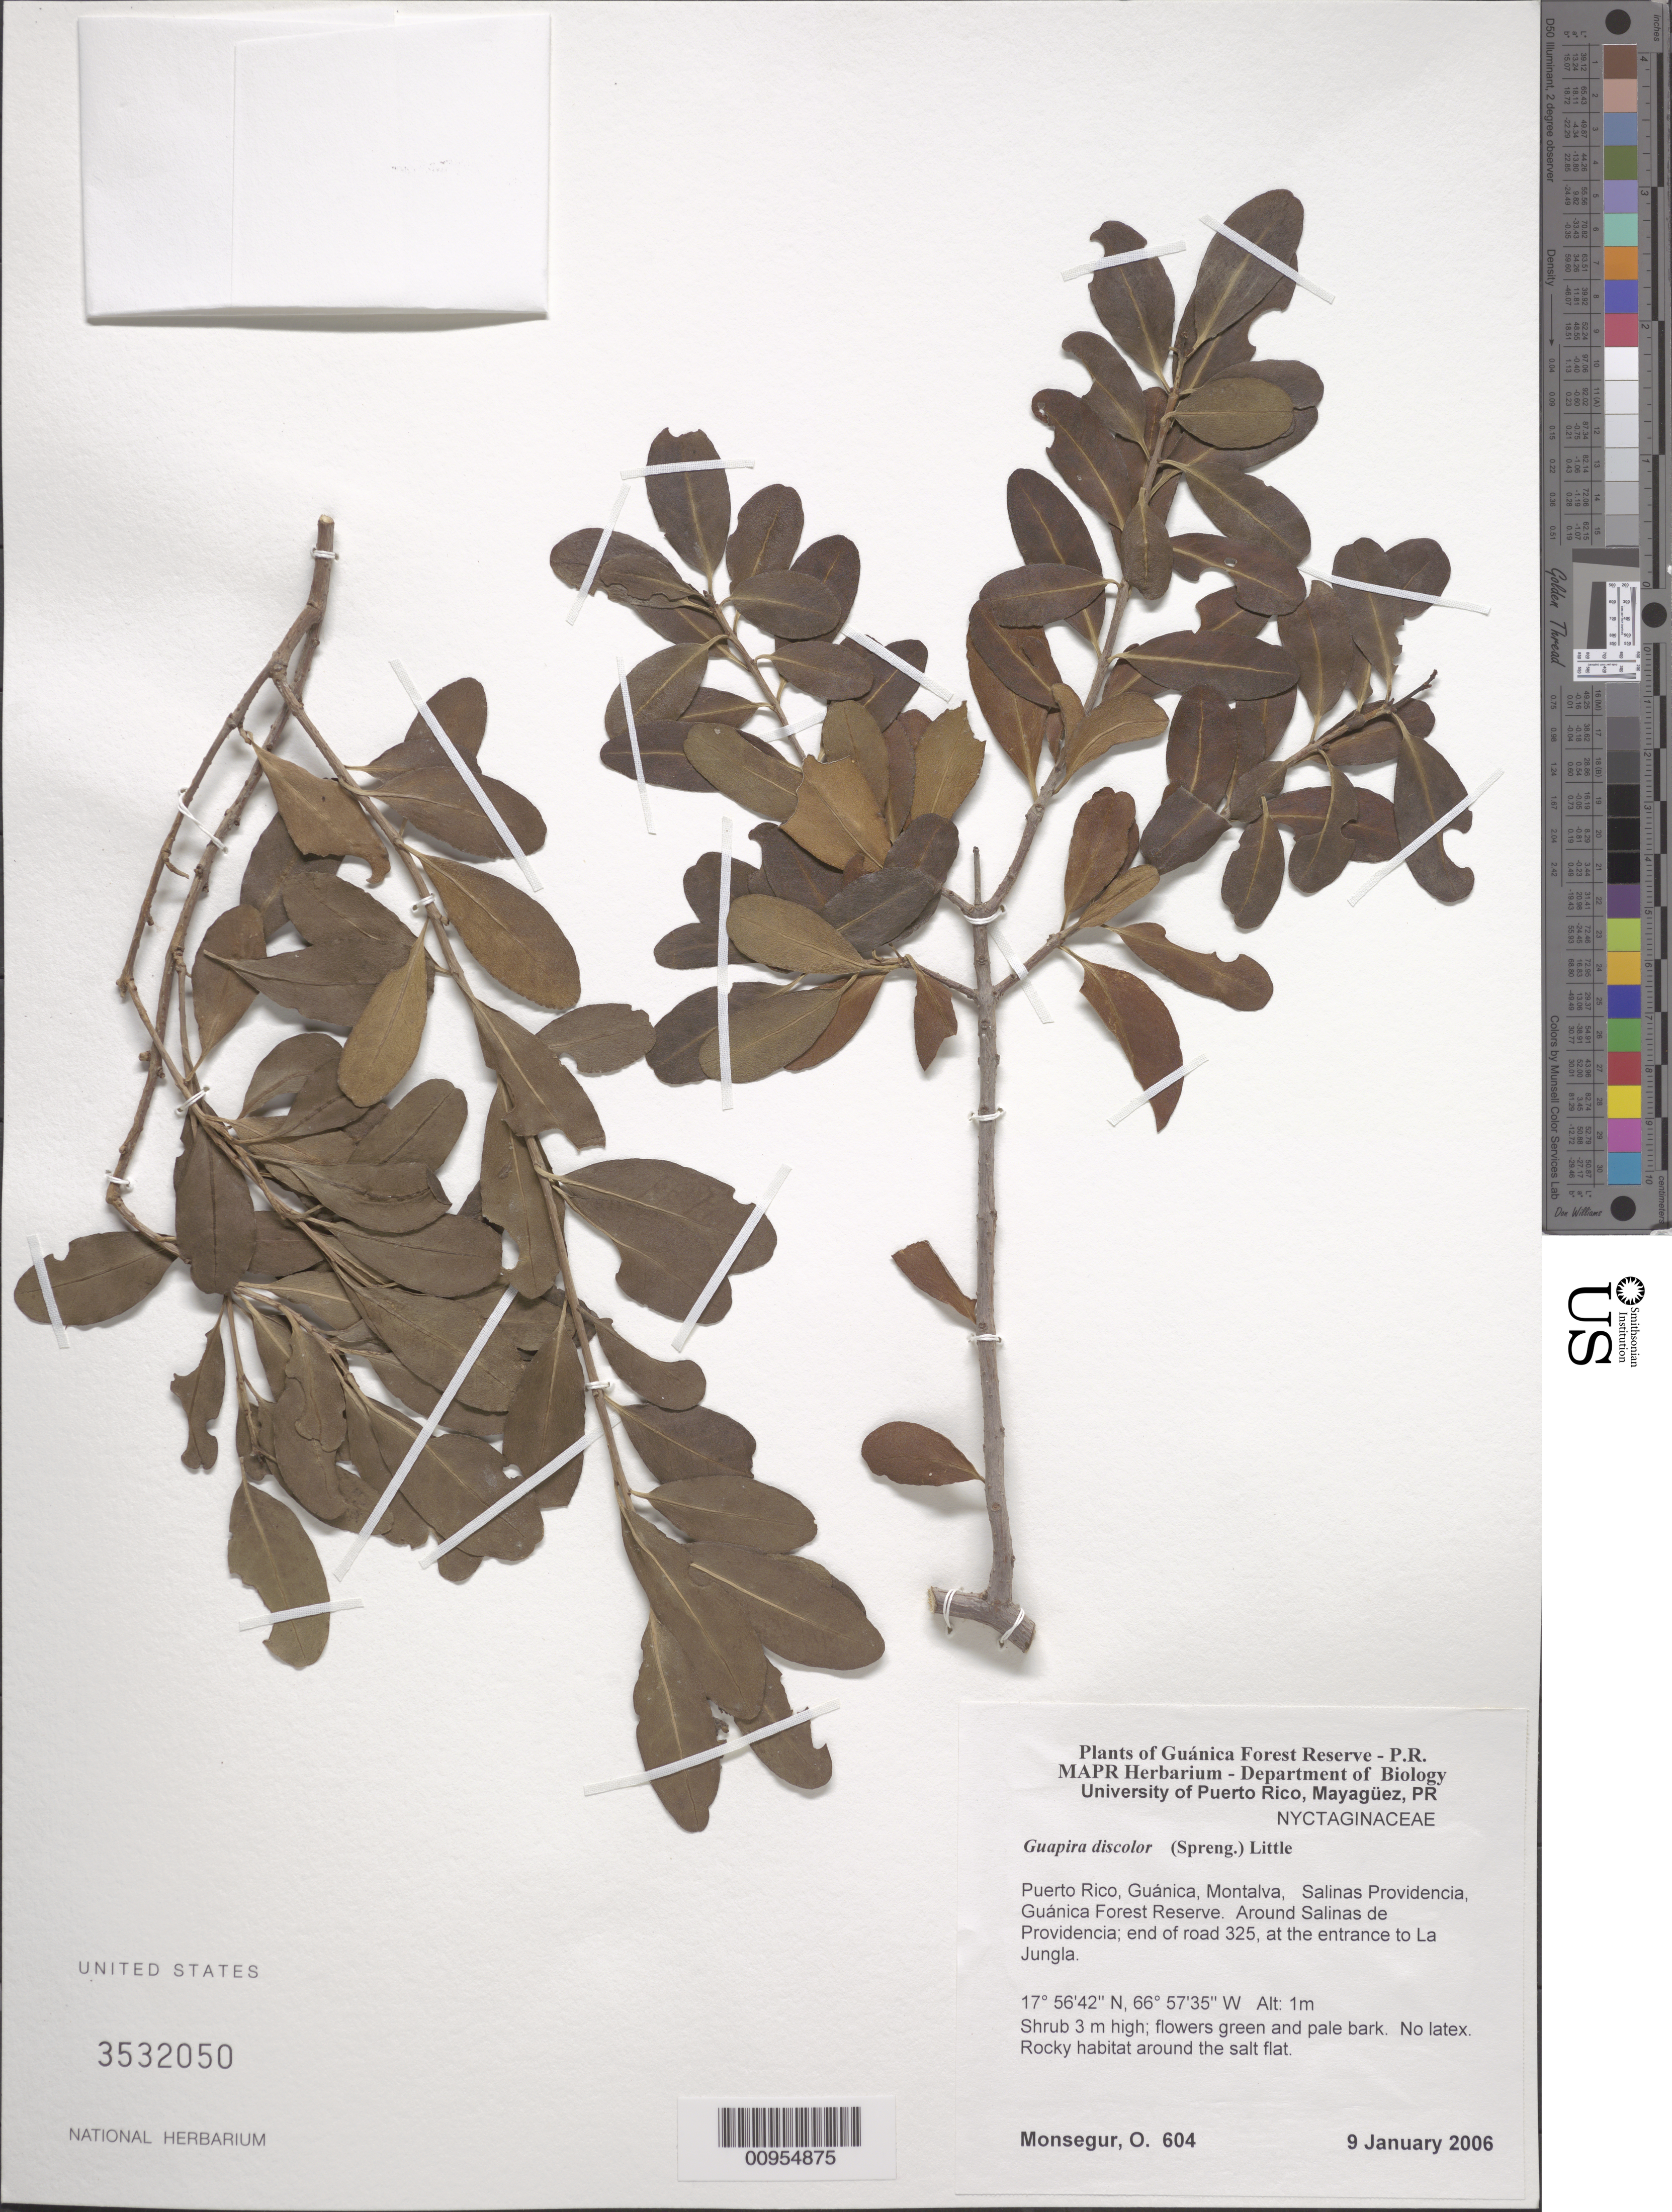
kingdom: Plantae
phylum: Tracheophyta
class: Magnoliopsida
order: Caryophyllales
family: Nyctaginaceae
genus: Guapira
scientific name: Guapira discolor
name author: (Spreng.) Little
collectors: O. Monsegur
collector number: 604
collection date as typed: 09 Jan 2006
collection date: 2006-01-09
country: Puerto Rico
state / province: Guánica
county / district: Montalva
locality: Guánica Forest Reserve. Around Salinas de Providencia; end of road 325, at the entrance to La Jungla.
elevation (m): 1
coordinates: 17.56422, 66.57354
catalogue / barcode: US 3532050